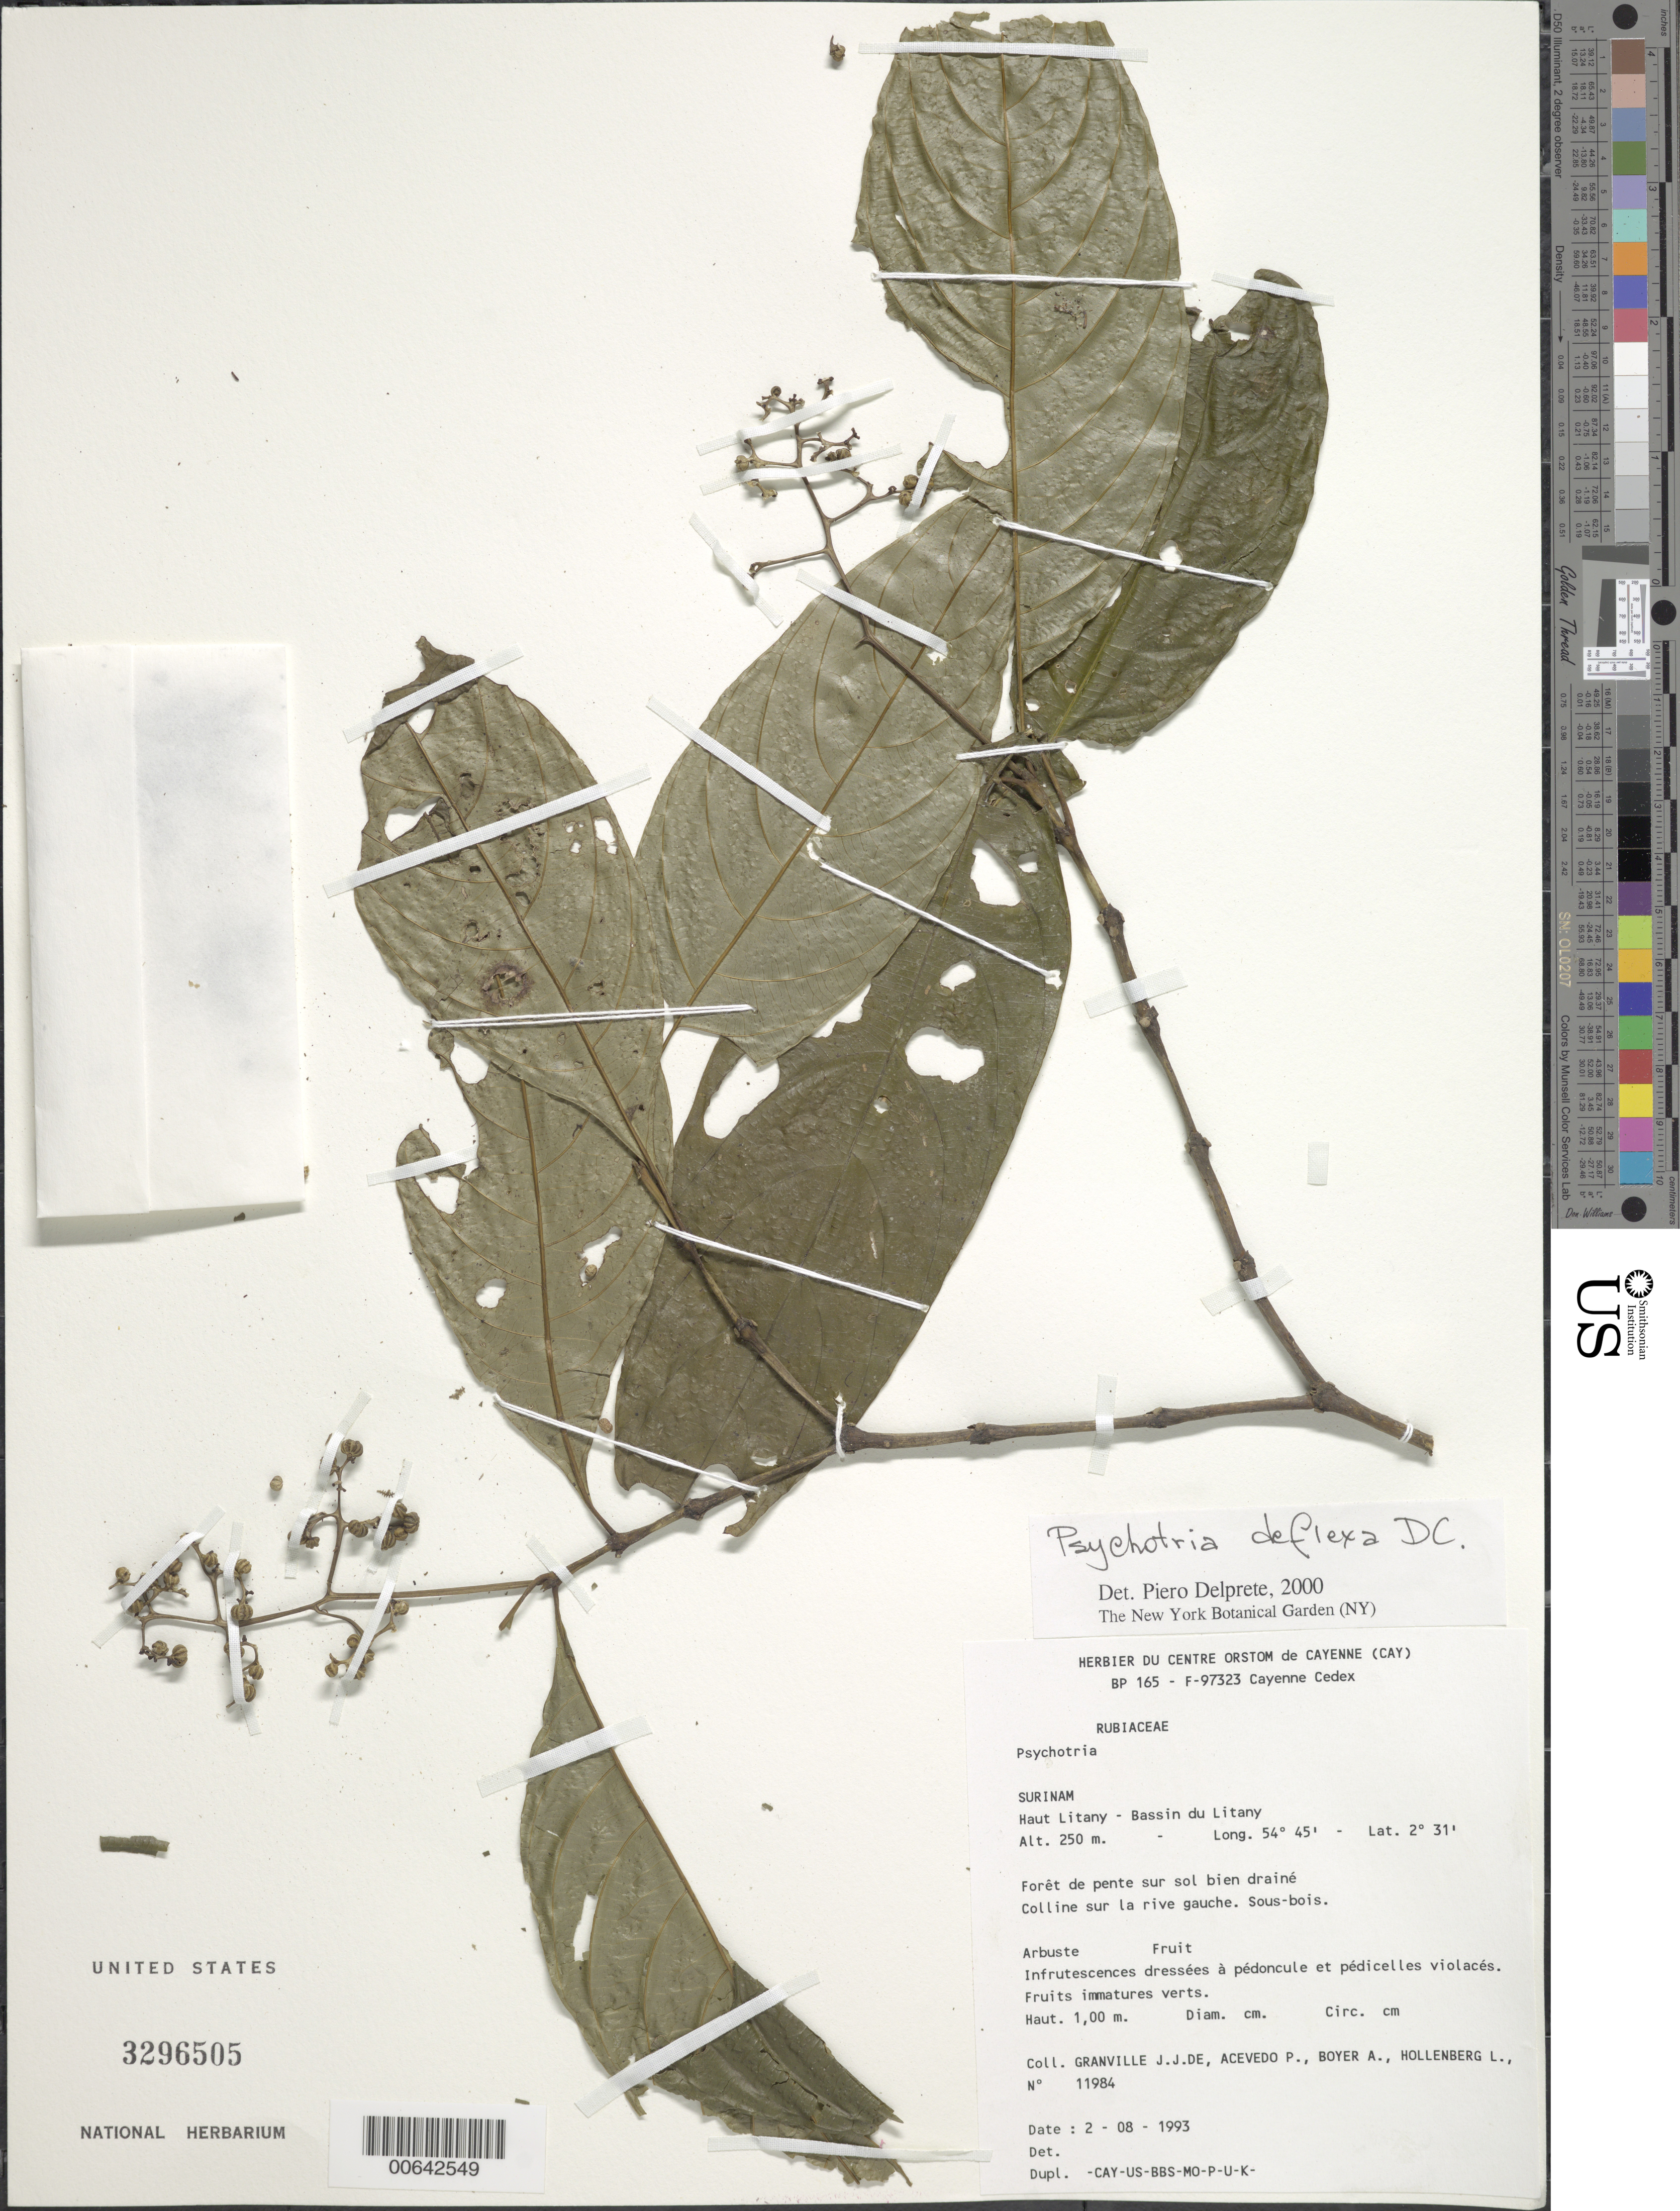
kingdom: Plantae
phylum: Tracheophyta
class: Magnoliopsida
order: Gentianales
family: Rubiaceae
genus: Palicourea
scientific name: Palicourea deflexa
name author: (DC.) Borhidi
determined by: Kirkbride, J. H., Jr.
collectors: J.-J. de Granville, P. Acevedo-Rodr., A. Boyer & L. Hollenberg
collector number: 11984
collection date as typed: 2-Aug-93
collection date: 1993-08-02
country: Suriname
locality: Haut Litany, Bassin du Litany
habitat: Forêt de pente sur sol bien draine, colline sur la rive gauche. Sous bois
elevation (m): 250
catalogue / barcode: US 3296505